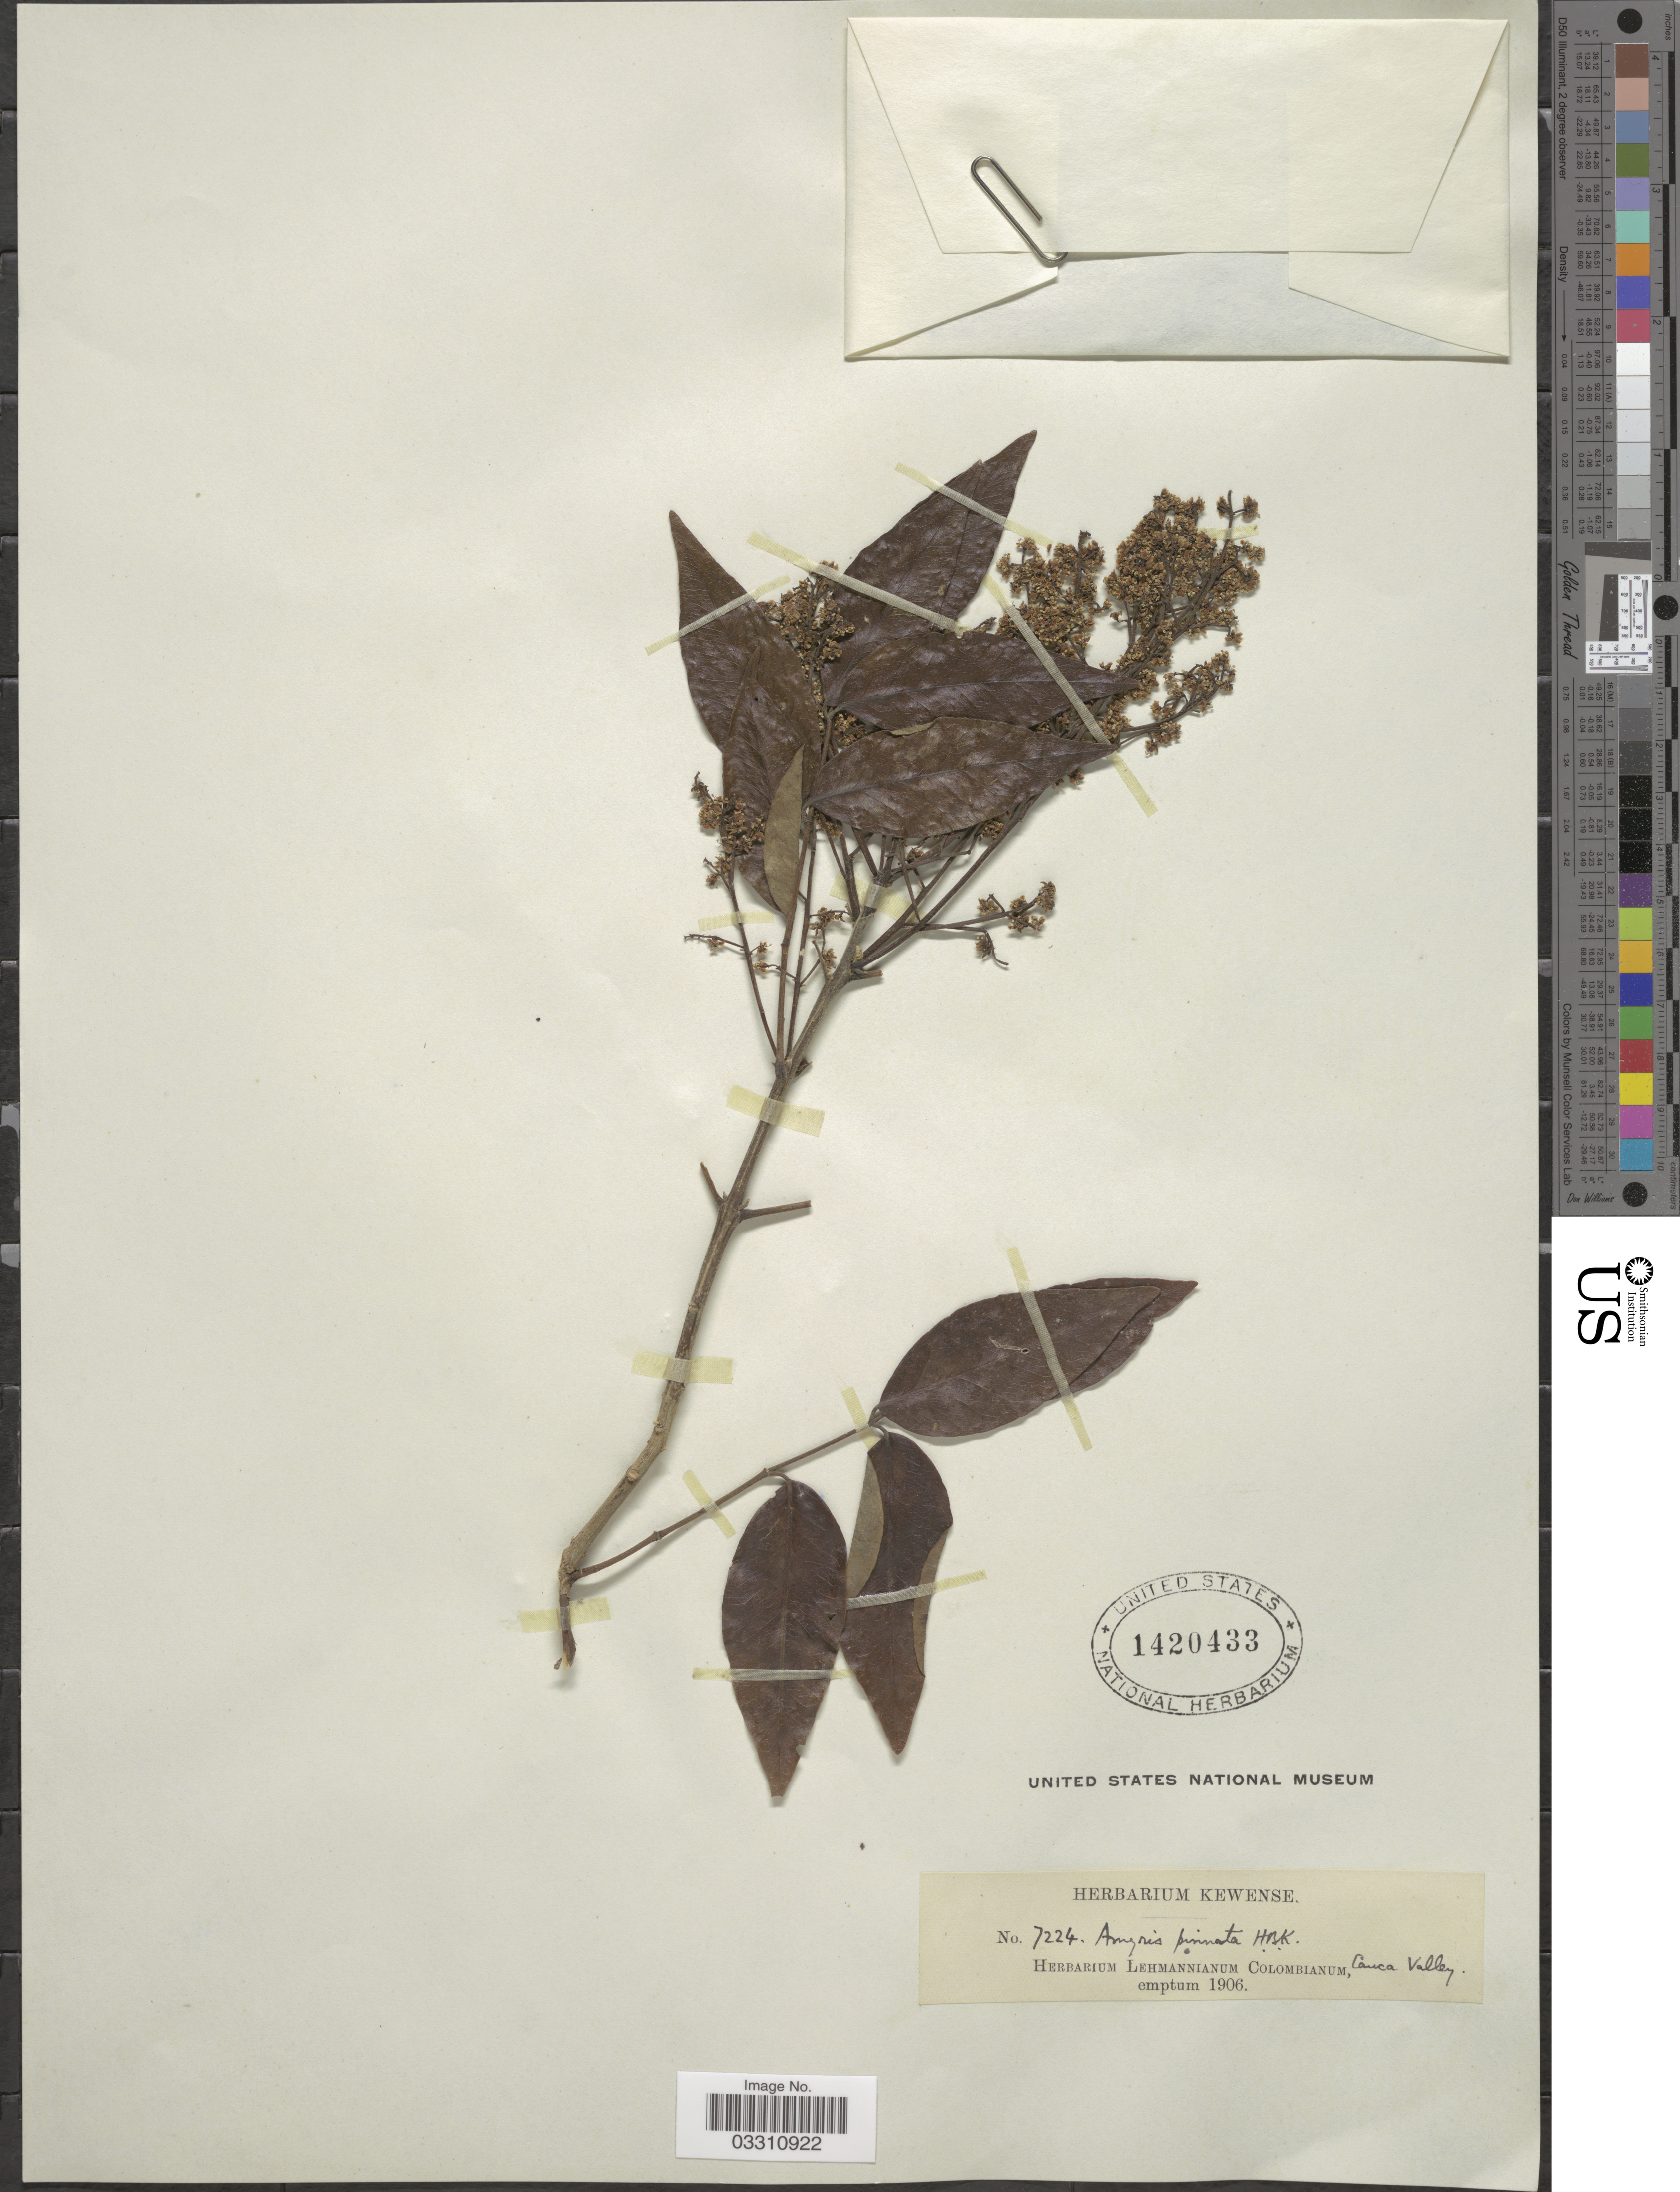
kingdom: Plantae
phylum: Tracheophyta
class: Magnoliopsida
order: Sapindales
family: Rutaceae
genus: Amyris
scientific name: Amyris pinnata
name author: Kunth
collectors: ex herb. Lehmannianum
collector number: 7224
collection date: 1906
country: Colombia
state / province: Cauca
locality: Cauca Valley.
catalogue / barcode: US 1420433